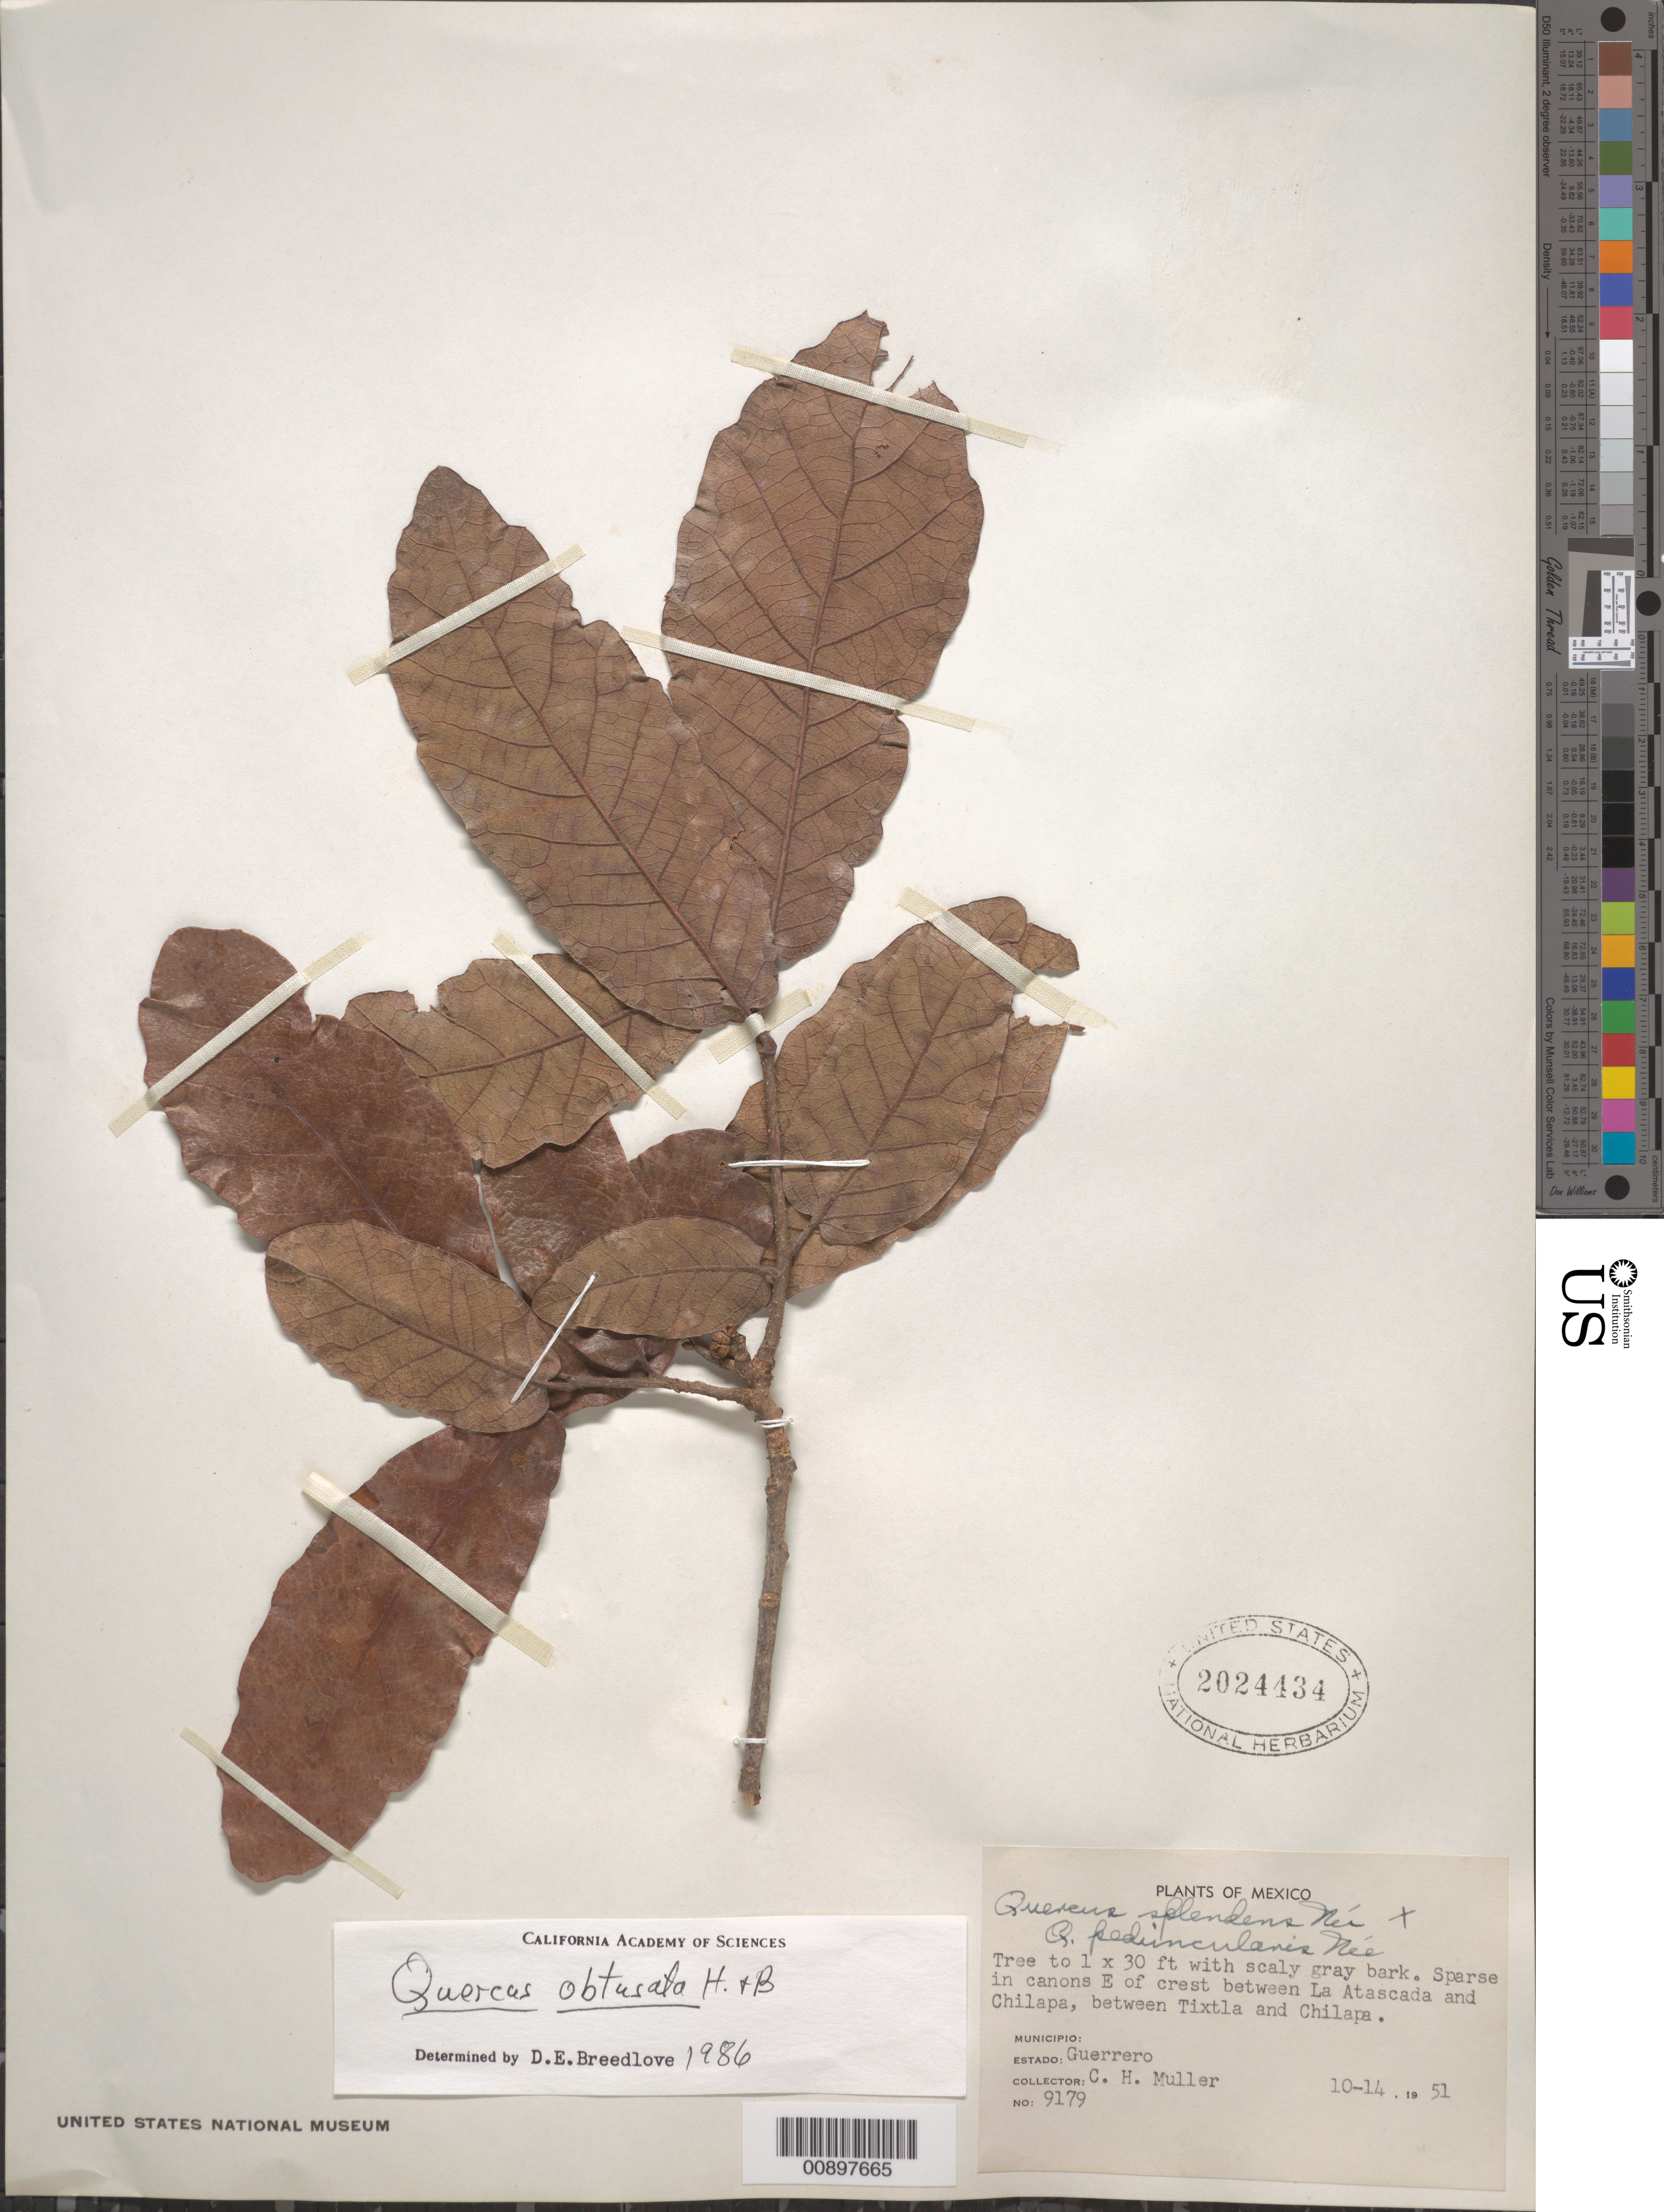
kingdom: Plantae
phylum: Tracheophyta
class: Magnoliopsida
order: Fagales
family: Fagaceae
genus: Quercus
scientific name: Quercus obtusata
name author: Humb. & Bonpl.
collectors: C. H. Muller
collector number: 9179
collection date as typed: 14 Oct 1951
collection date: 1951-10-14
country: Mexico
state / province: Guerrero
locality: Cañons E of crest between La Atascada and Chilapa, between Tixtla and Chilapa. Estado de Guerrero.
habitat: In cañons.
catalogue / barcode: US 2024434